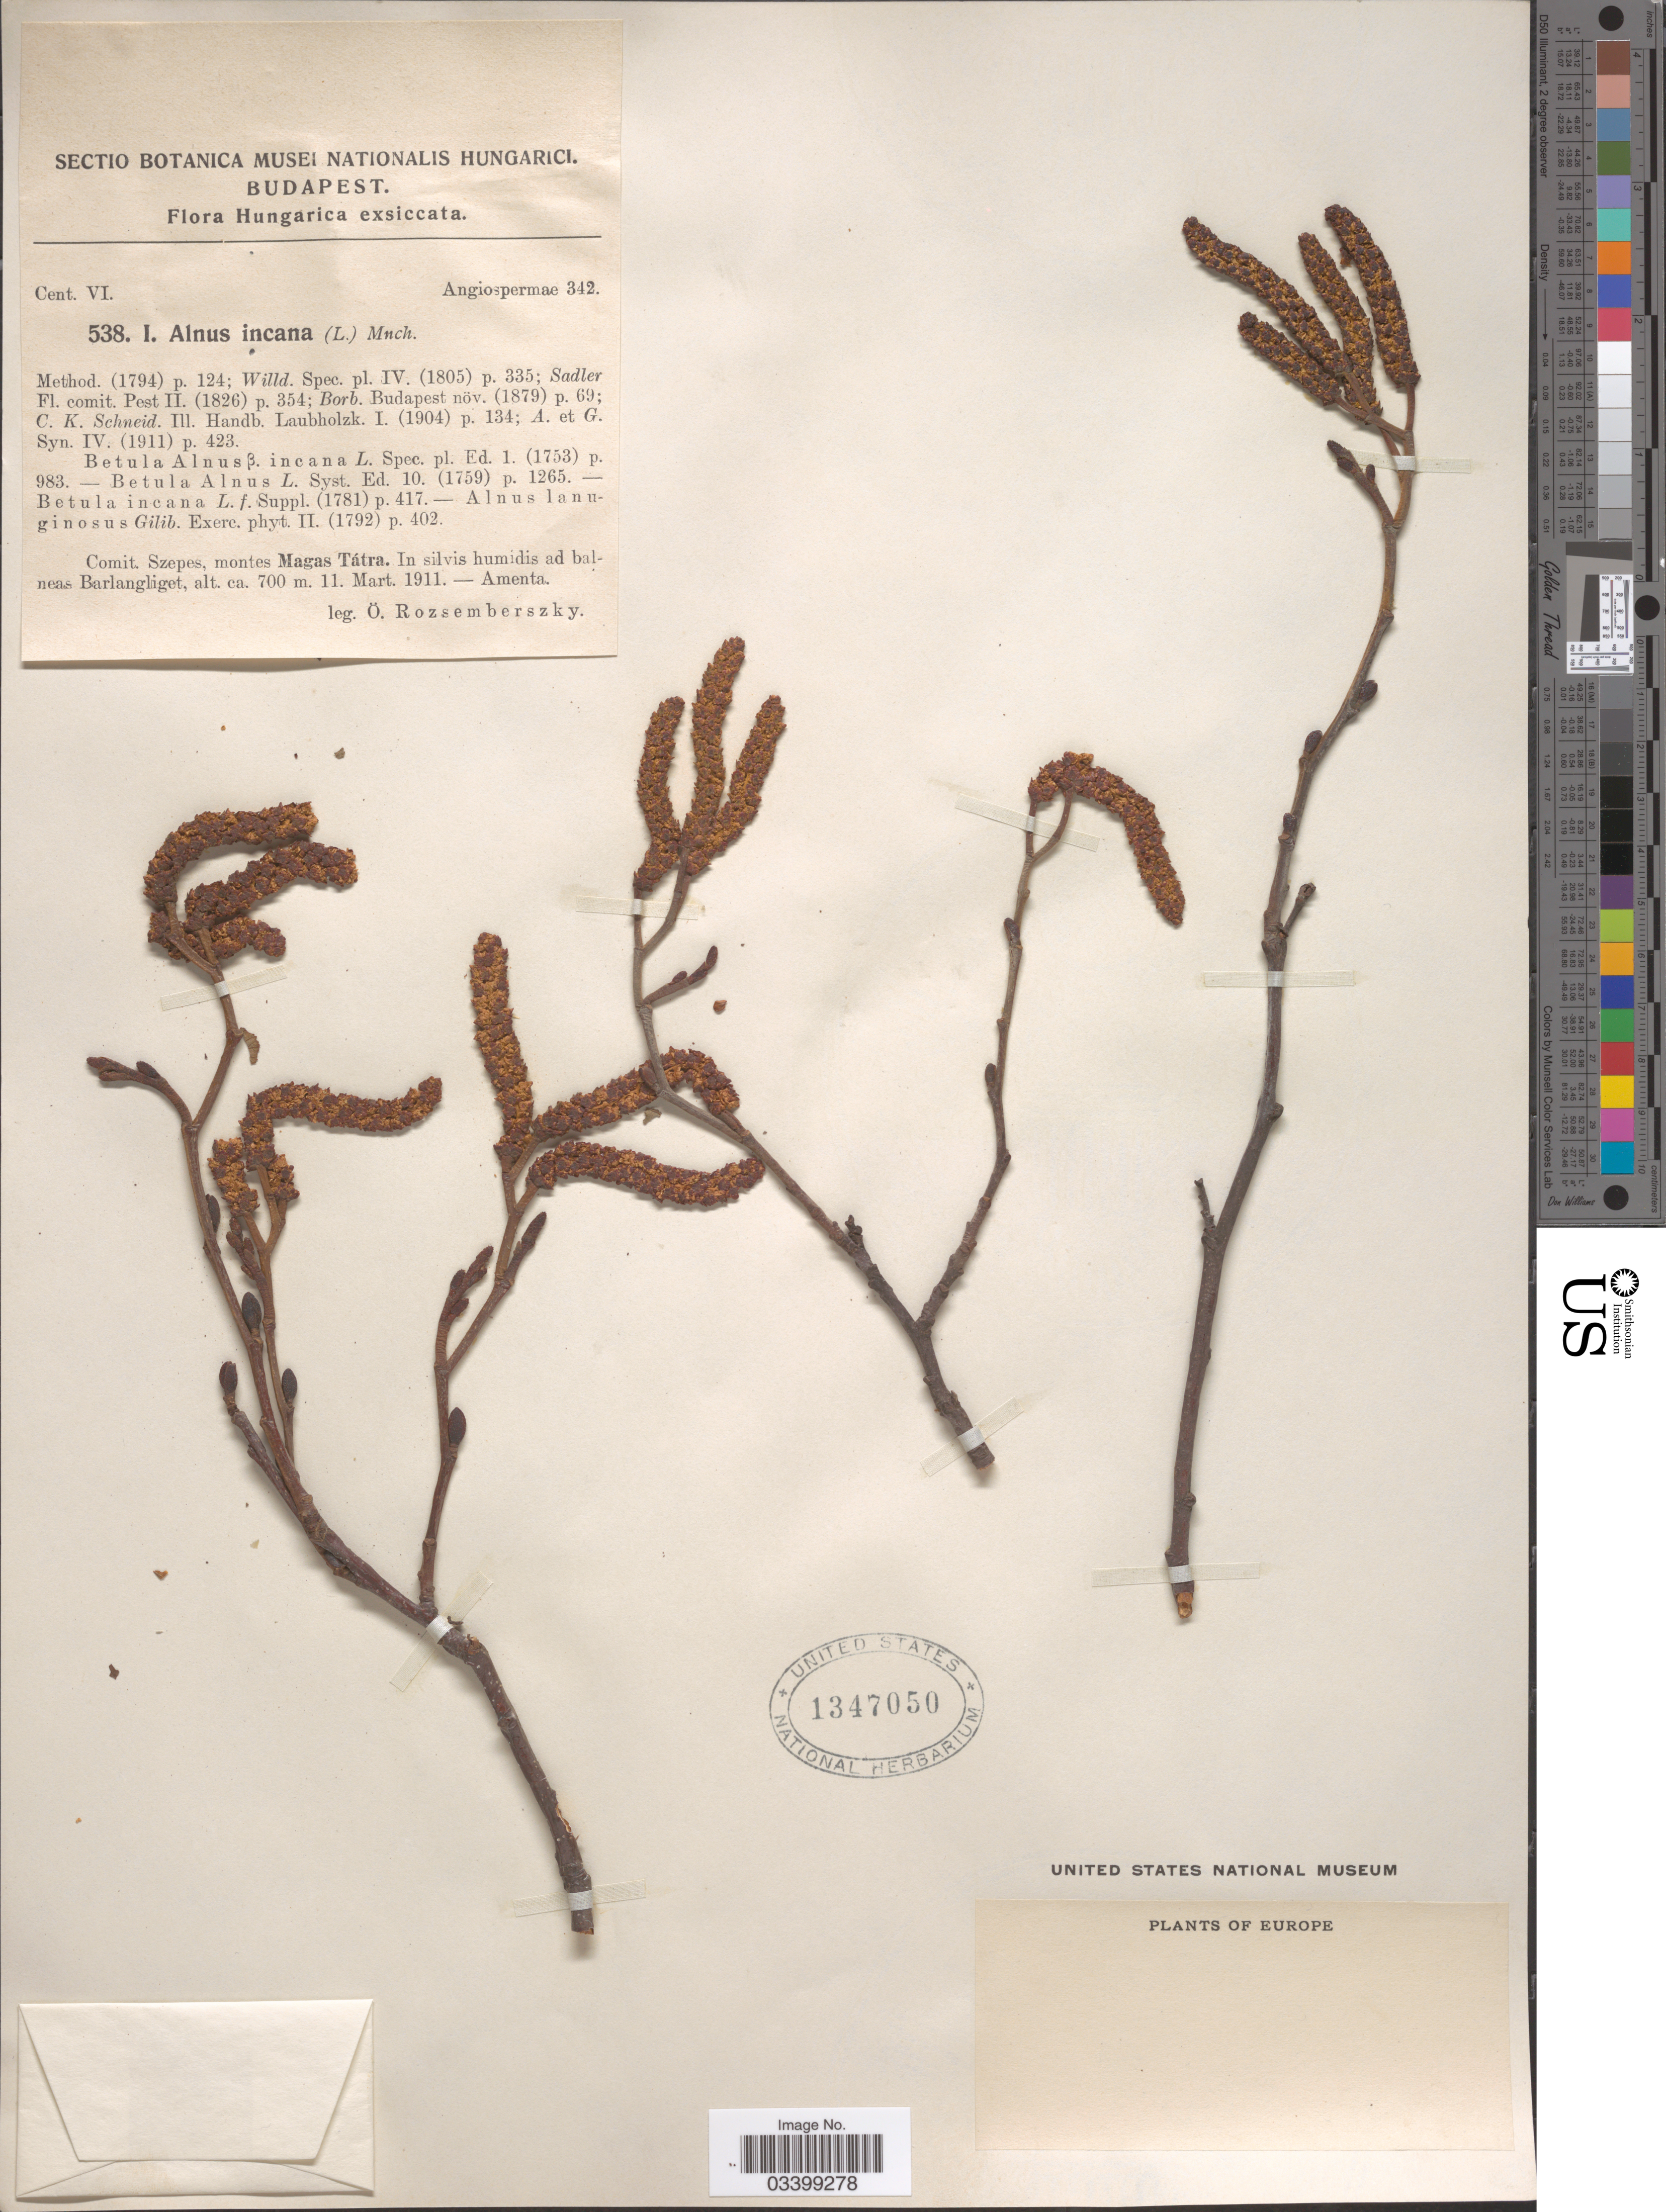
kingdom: Plantae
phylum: Tracheophyta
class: Magnoliopsida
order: Fagales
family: Betulaceae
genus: Alnus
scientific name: Alnus incana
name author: (L.) Moench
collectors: O. Rozsembersky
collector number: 538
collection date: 1911-03-11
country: Hungary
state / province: Budapest, Capital District of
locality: Comit. Szepes, montes Magas Tátra. In silvis humidis ad balneas Barlangliget. Amenta.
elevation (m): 700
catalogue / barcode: US 1347050